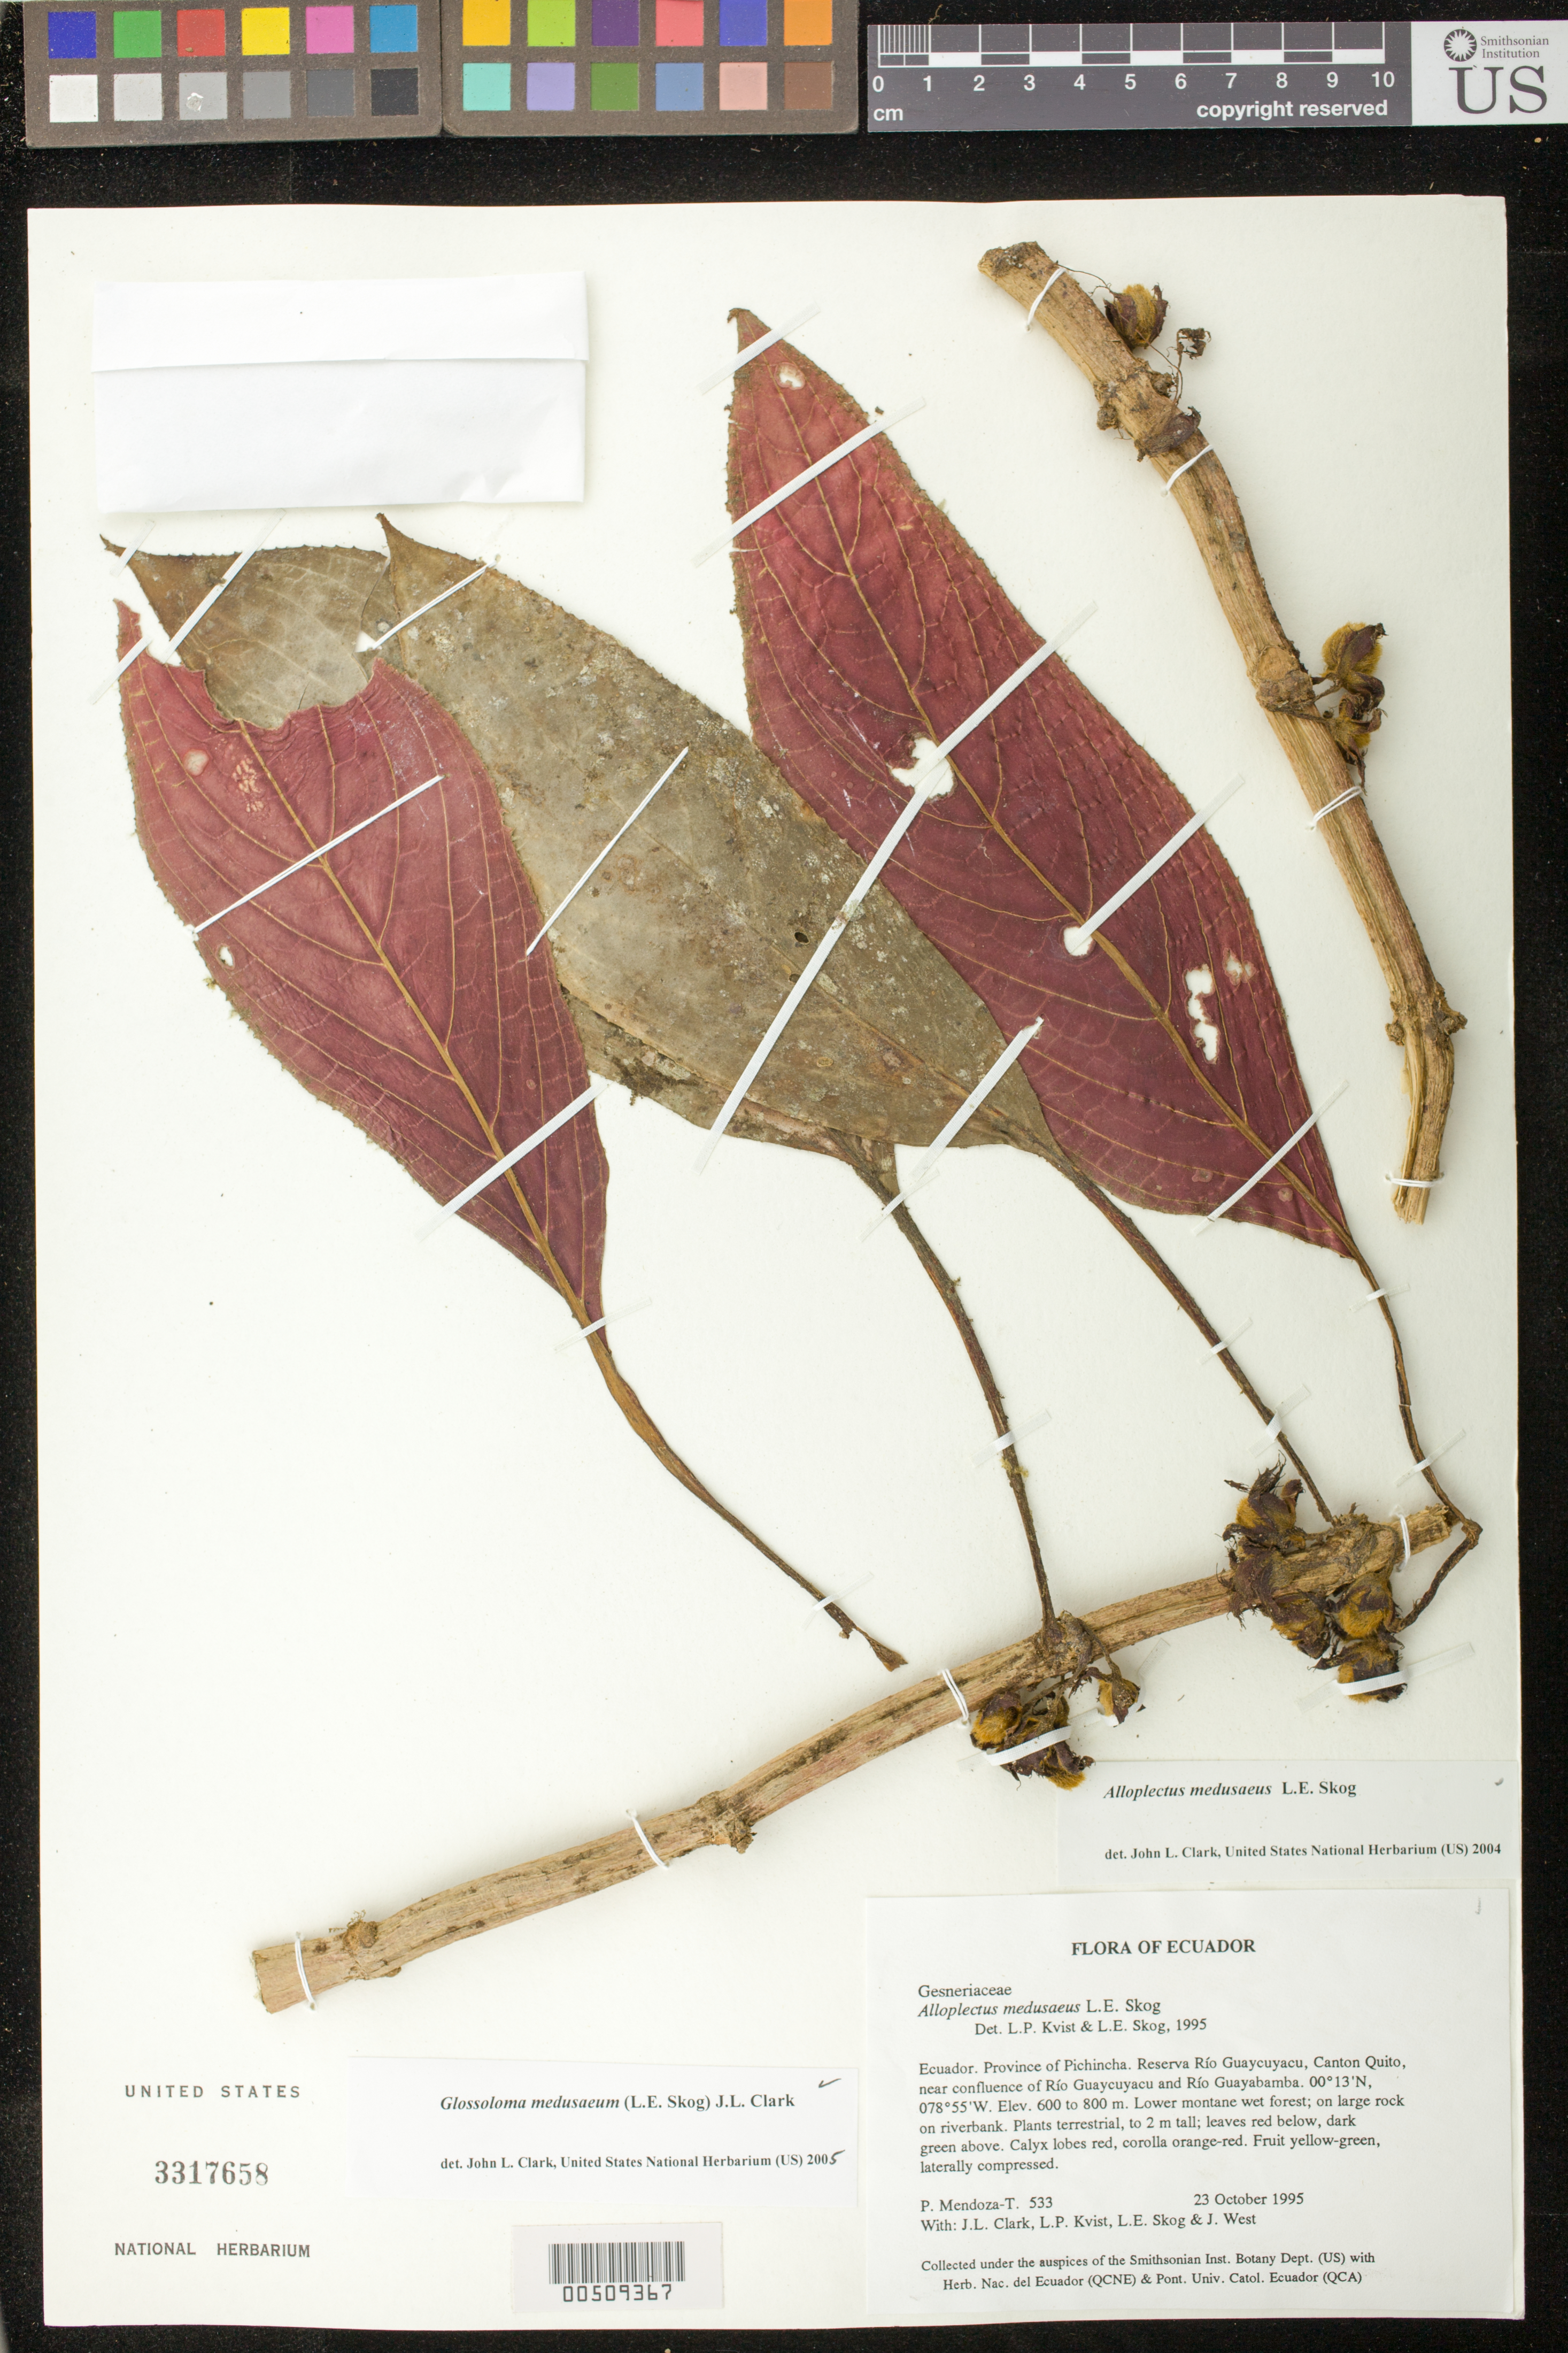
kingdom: Plantae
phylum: Tracheophyta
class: Magnoliopsida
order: Lamiales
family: Gesneriaceae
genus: Glossoloma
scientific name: Glossoloma medusaeum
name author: (L.E. Skog) J.L. Clark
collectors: P. Mendoza-T., J. L. Clark, L. P. Kvist, L. E. Skog & J. West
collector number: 533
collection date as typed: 23 Oct 1995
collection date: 1995-10-23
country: Ecuador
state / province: Pichincha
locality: Reserva Río Guaycuyacu, Canton Quito, near confluence of Río Guaycuyacu and Río Guayabamba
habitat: Lower montane wet forest; on large rock on riverbank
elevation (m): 600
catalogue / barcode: US 3317658